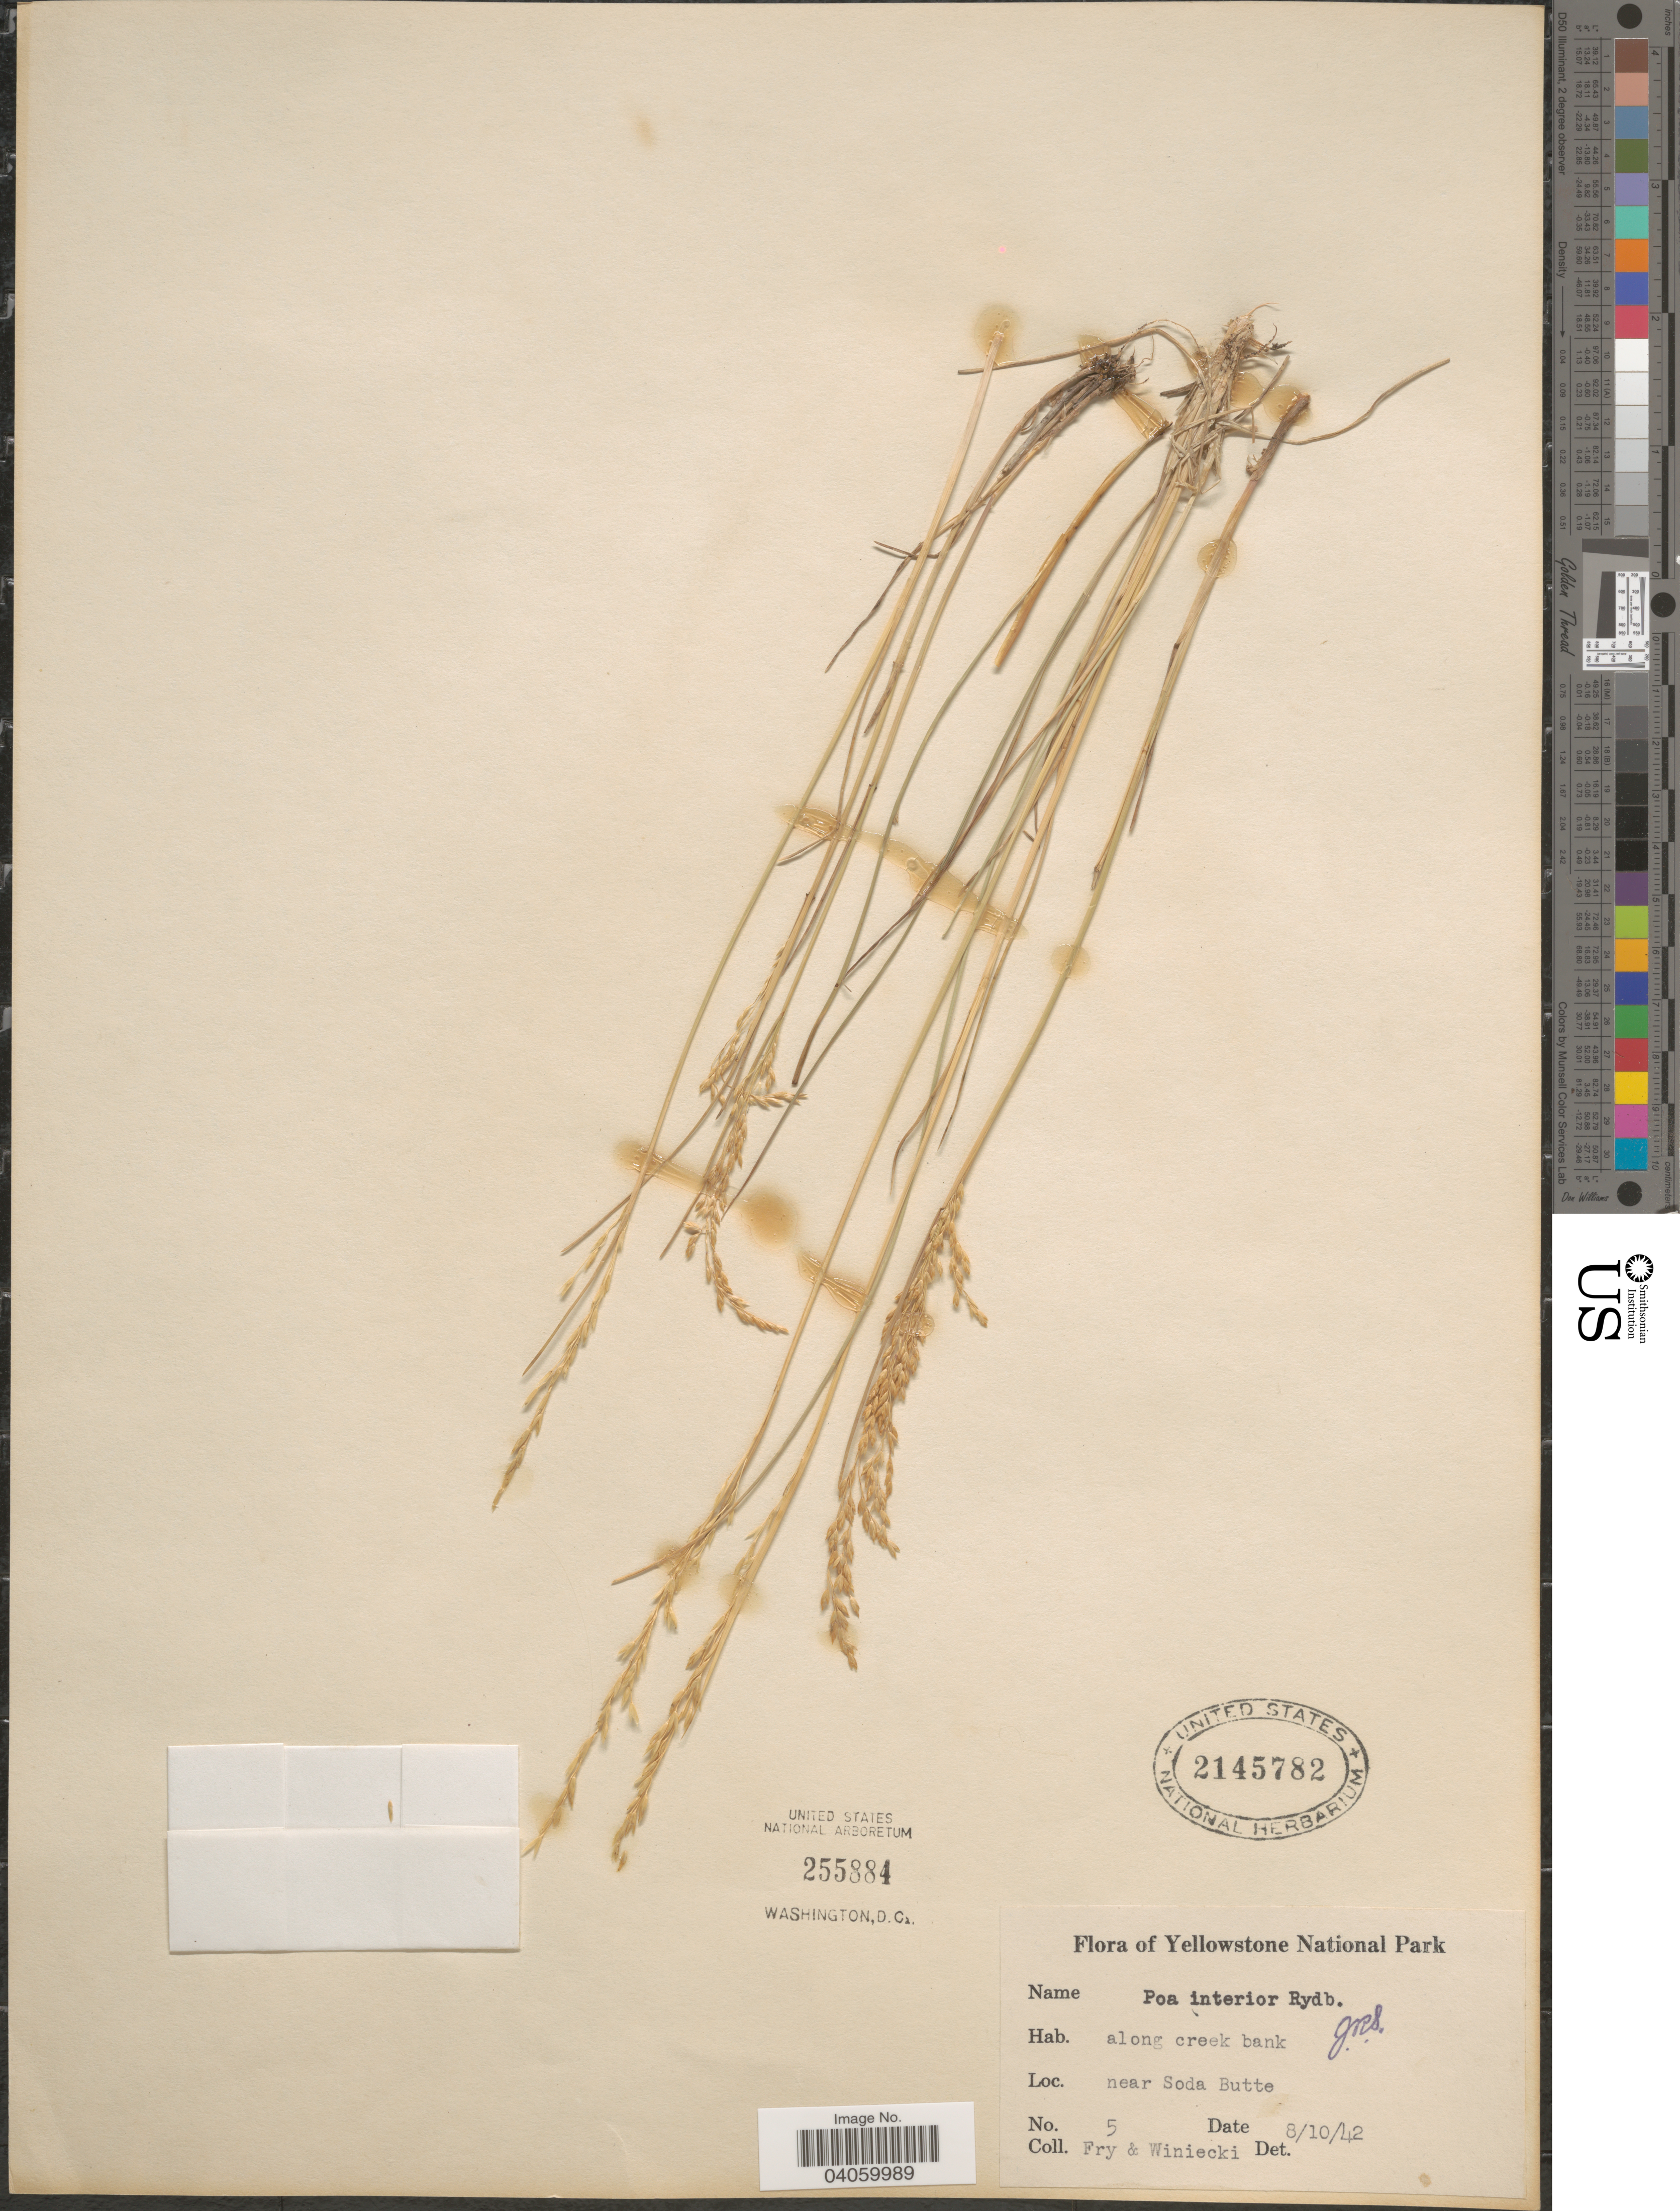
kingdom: Plantae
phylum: Tracheophyta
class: Liliopsida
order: Poales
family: Poaceae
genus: Poa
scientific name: Poa interior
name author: Rydb.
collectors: -. Fry & Winiecki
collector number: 5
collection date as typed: Transcribed d/m/y: 10/8/42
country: United States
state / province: Montana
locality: Yellowstone National Park. Near Soda Butte.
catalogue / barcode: US 2145782